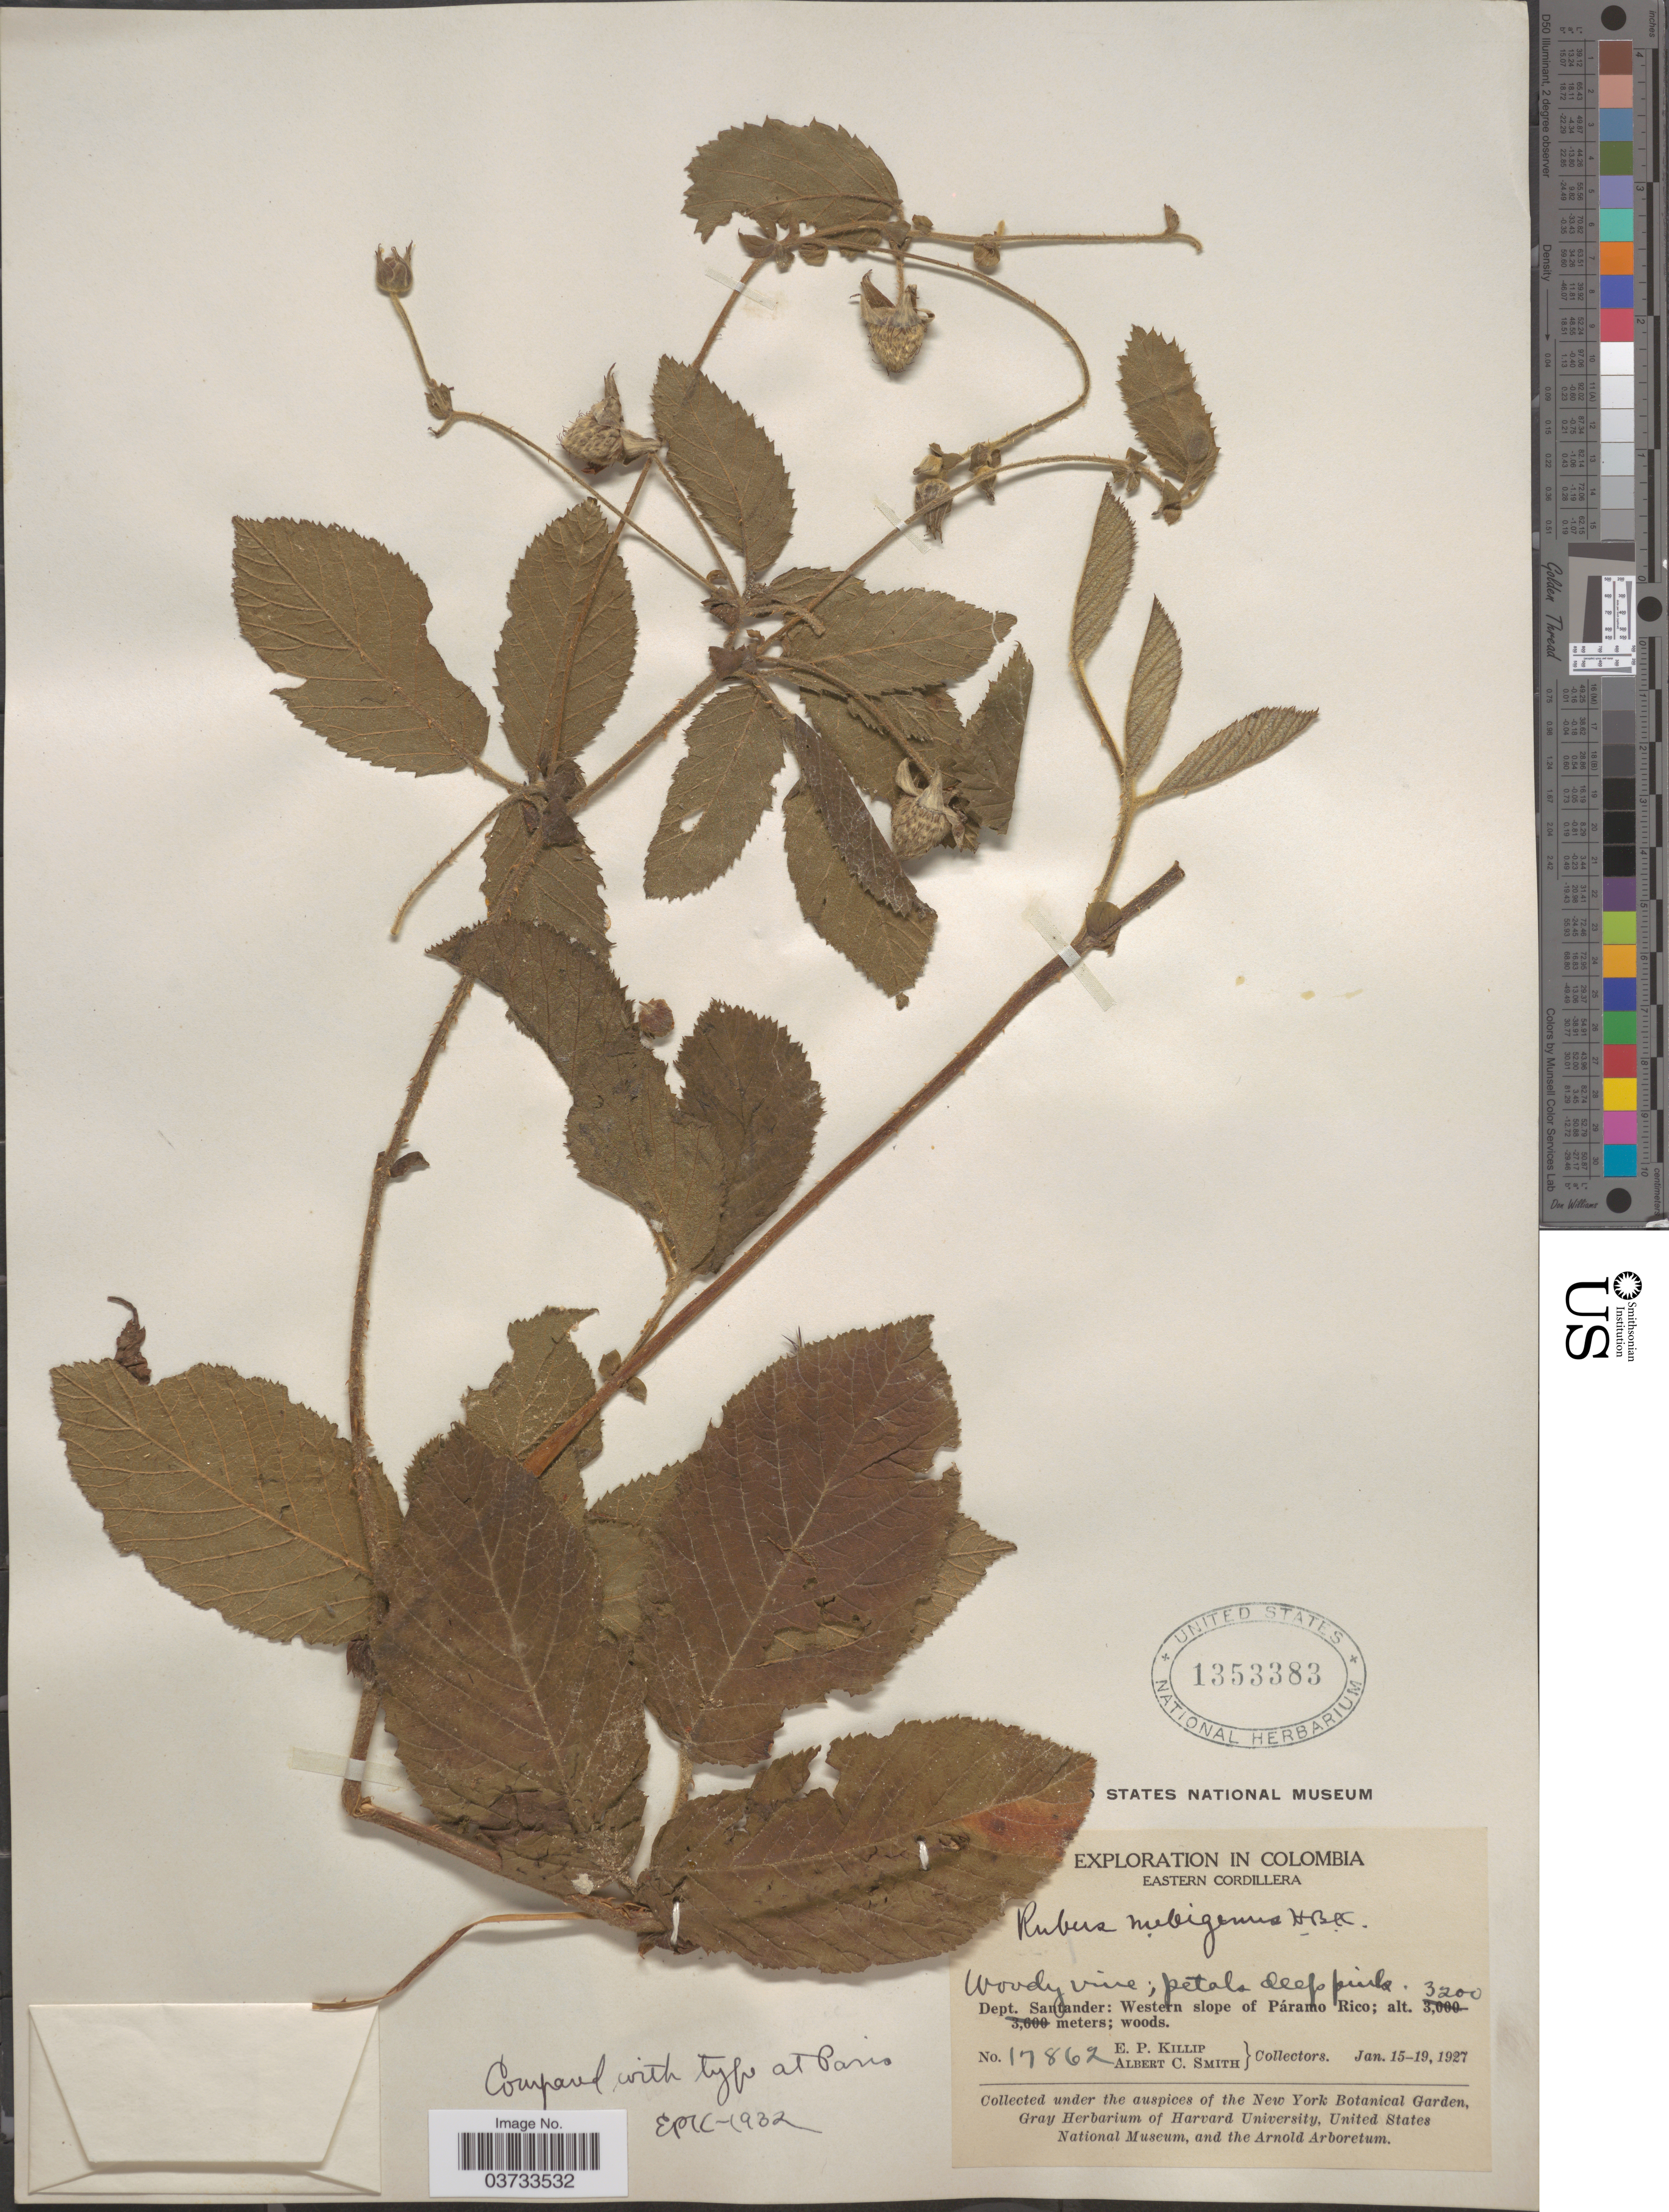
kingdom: Plantae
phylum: Tracheophyta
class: Magnoliopsida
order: Rosales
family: Rosaceae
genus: Rubus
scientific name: Rubus nubigenus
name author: Kunth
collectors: E. P. Killip & A. C. Smith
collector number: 17862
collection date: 1927-01-15/1927-01-19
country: Colombia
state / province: Santander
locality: Eastern Cordillera. Dept. Santander: Western slope of Páramo Rico.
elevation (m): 3200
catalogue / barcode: US 1353383